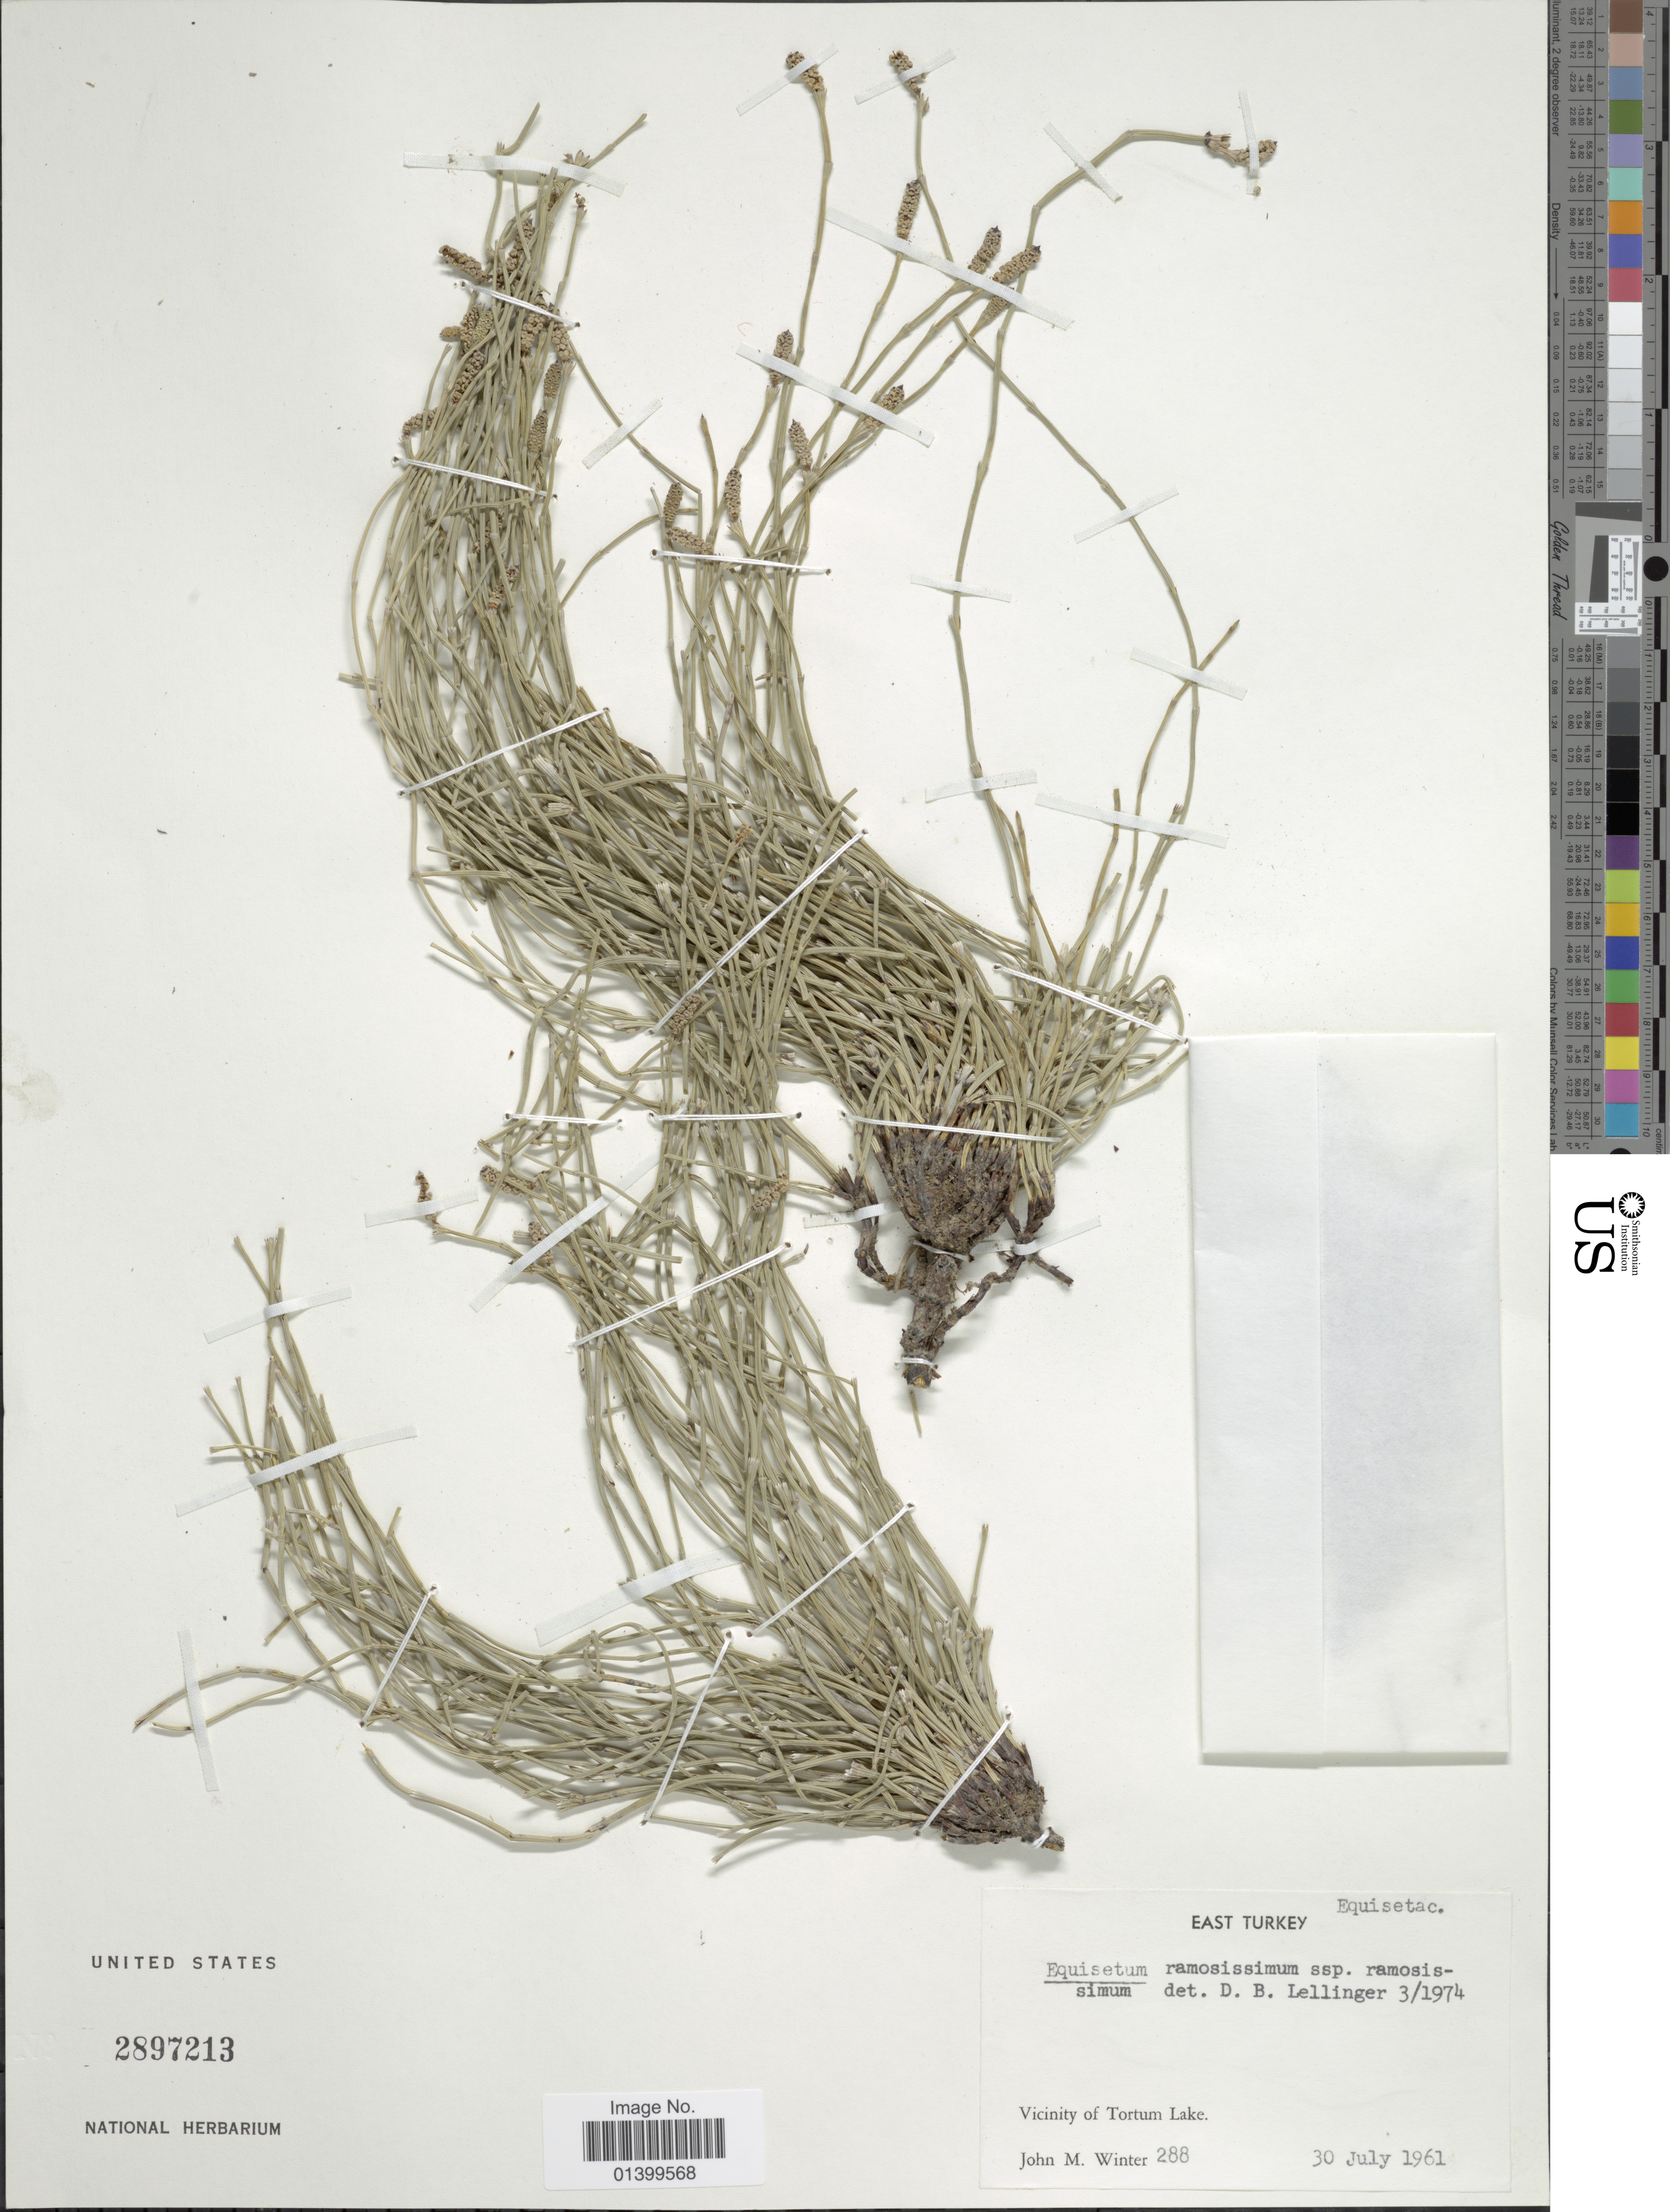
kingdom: Plantae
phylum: Tracheophyta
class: Polypodiopsida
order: Equisetales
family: Equisetaceae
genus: Equisetum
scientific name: Equisetum ramosissimum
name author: Desf.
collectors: J. M. Winter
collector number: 288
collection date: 1961-07-30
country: Turkey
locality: East Turkey. Vicinity of Tortum Lake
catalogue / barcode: US 2897213